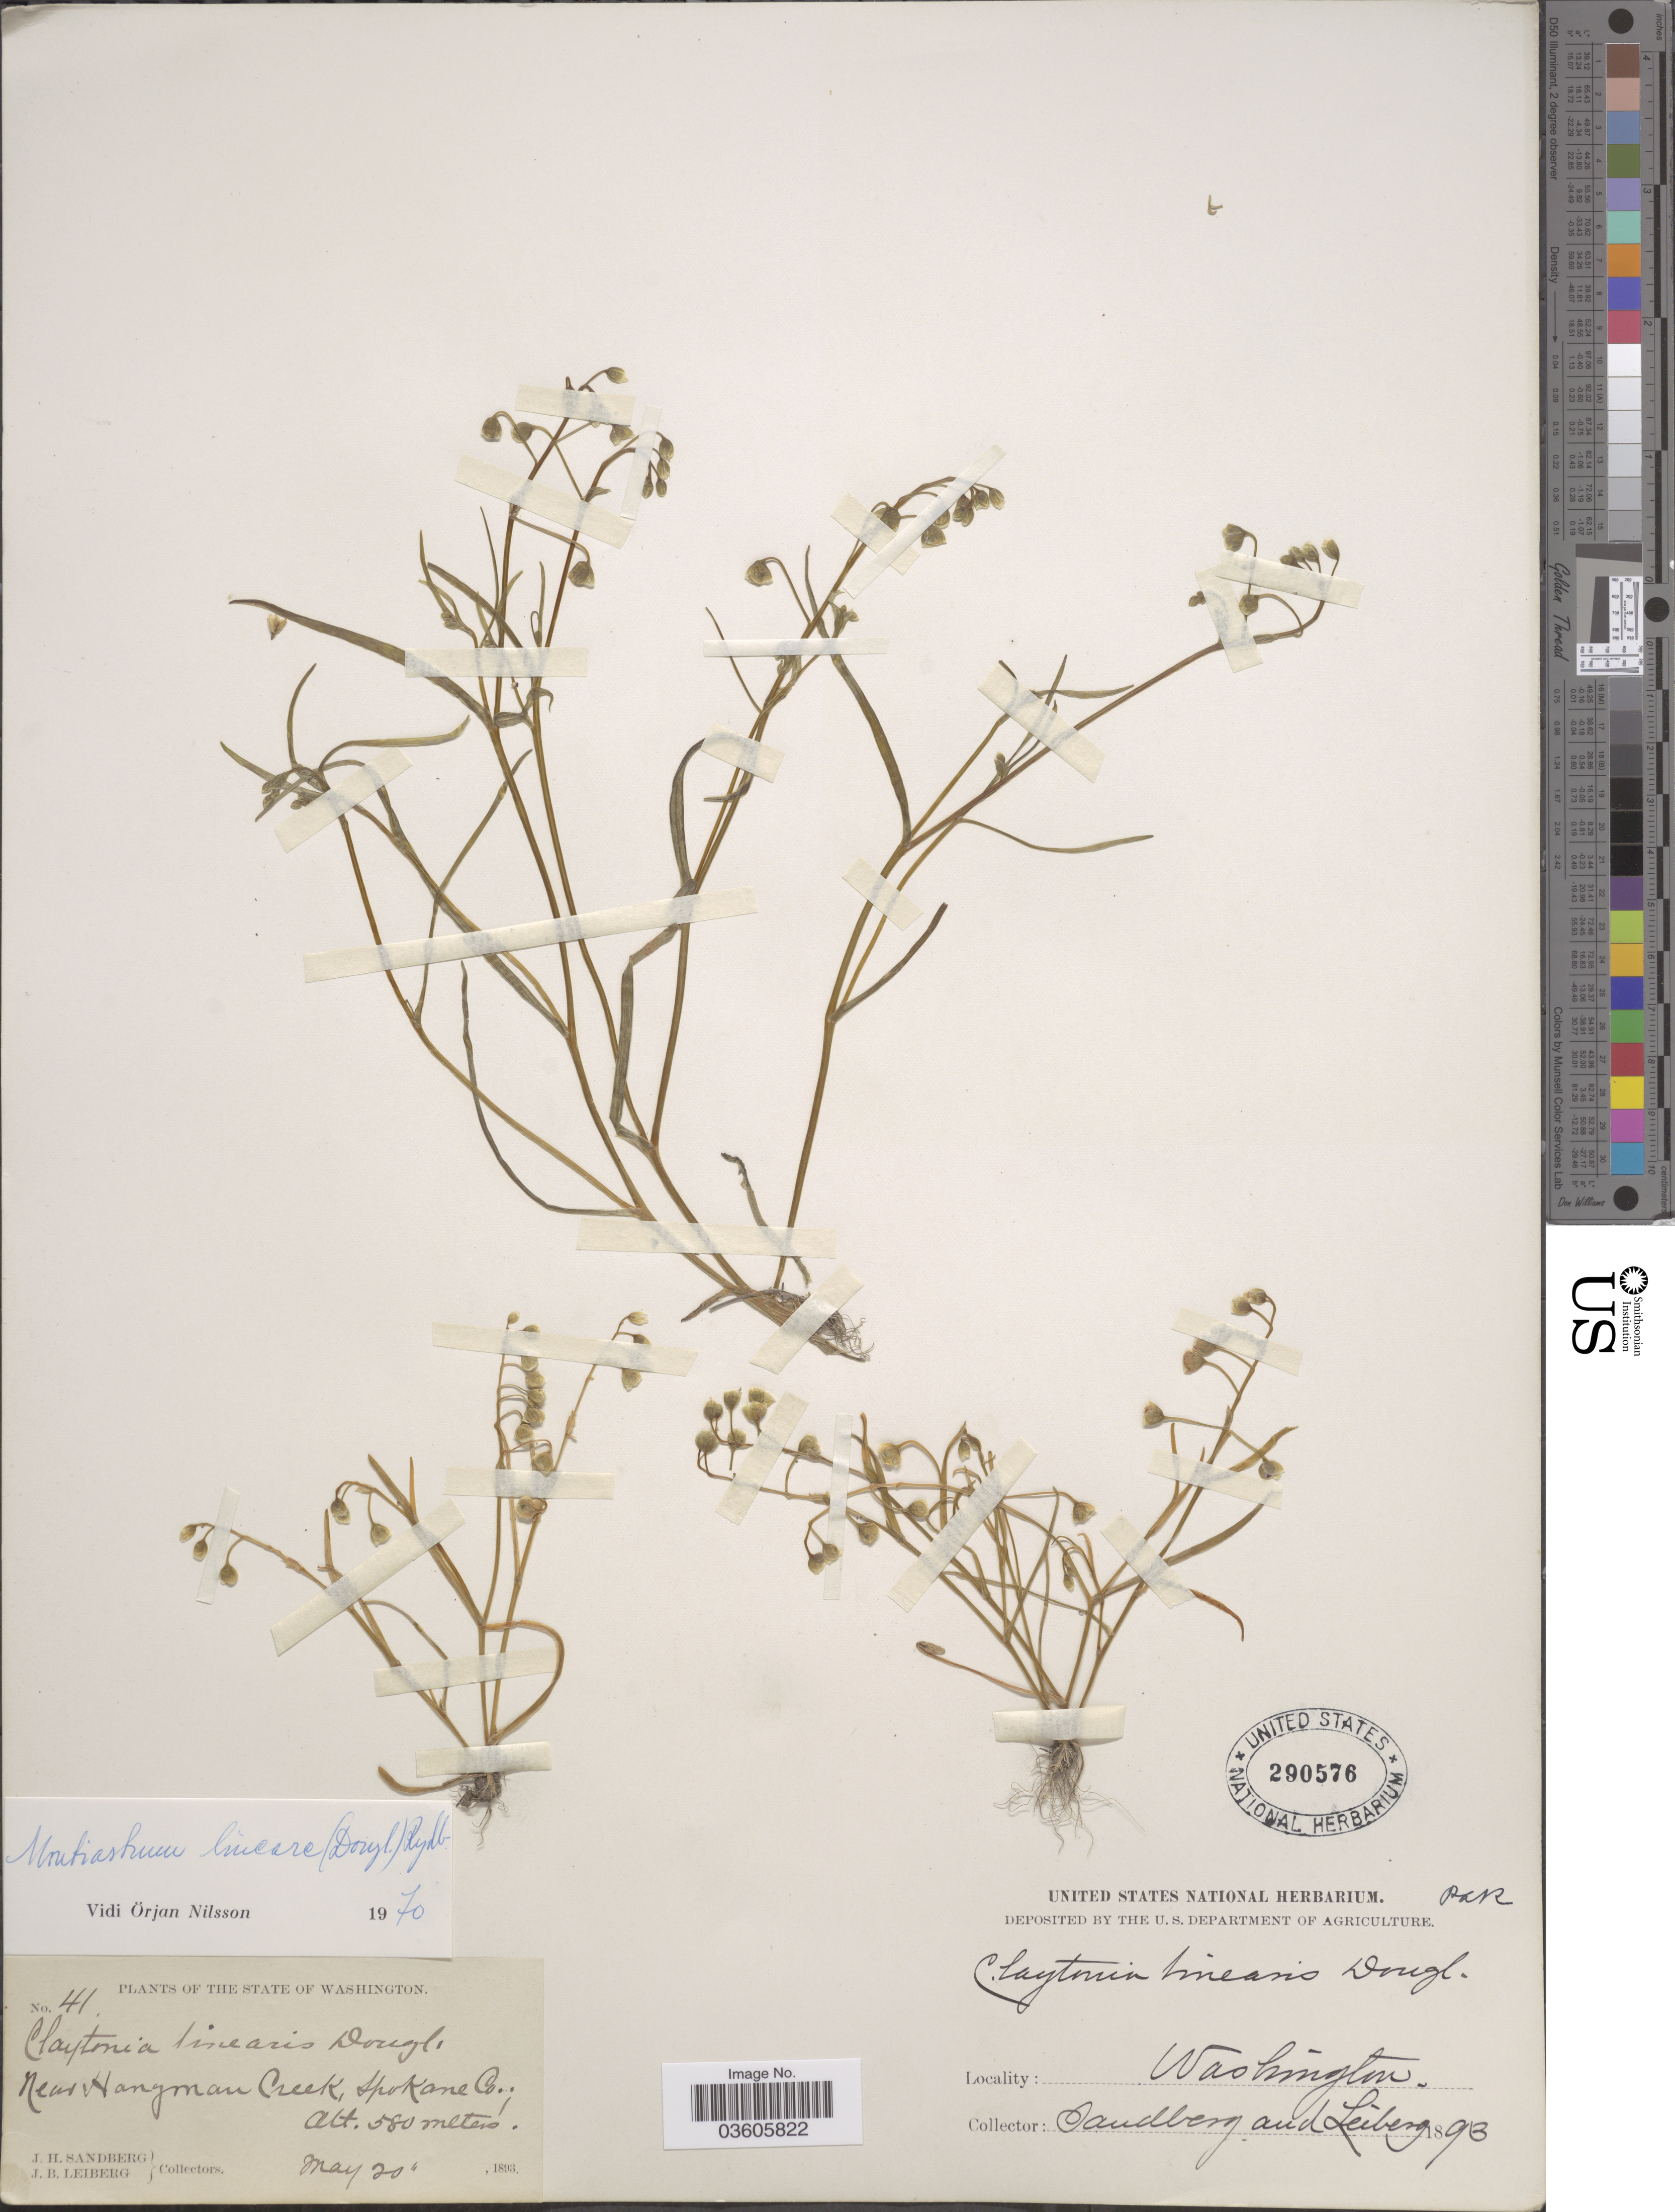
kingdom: Plantae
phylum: Tracheophyta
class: Magnoliopsida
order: Caryophyllales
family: Montiaceae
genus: Montia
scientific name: Montia linearis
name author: (Douglas) Greene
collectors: J. H. Sandberg & J. B. Leiberg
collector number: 41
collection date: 1893-05-20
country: United States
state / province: Washington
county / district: Spokane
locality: Near Hanman Creek, Spokane Co.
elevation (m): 580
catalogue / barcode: US 290576